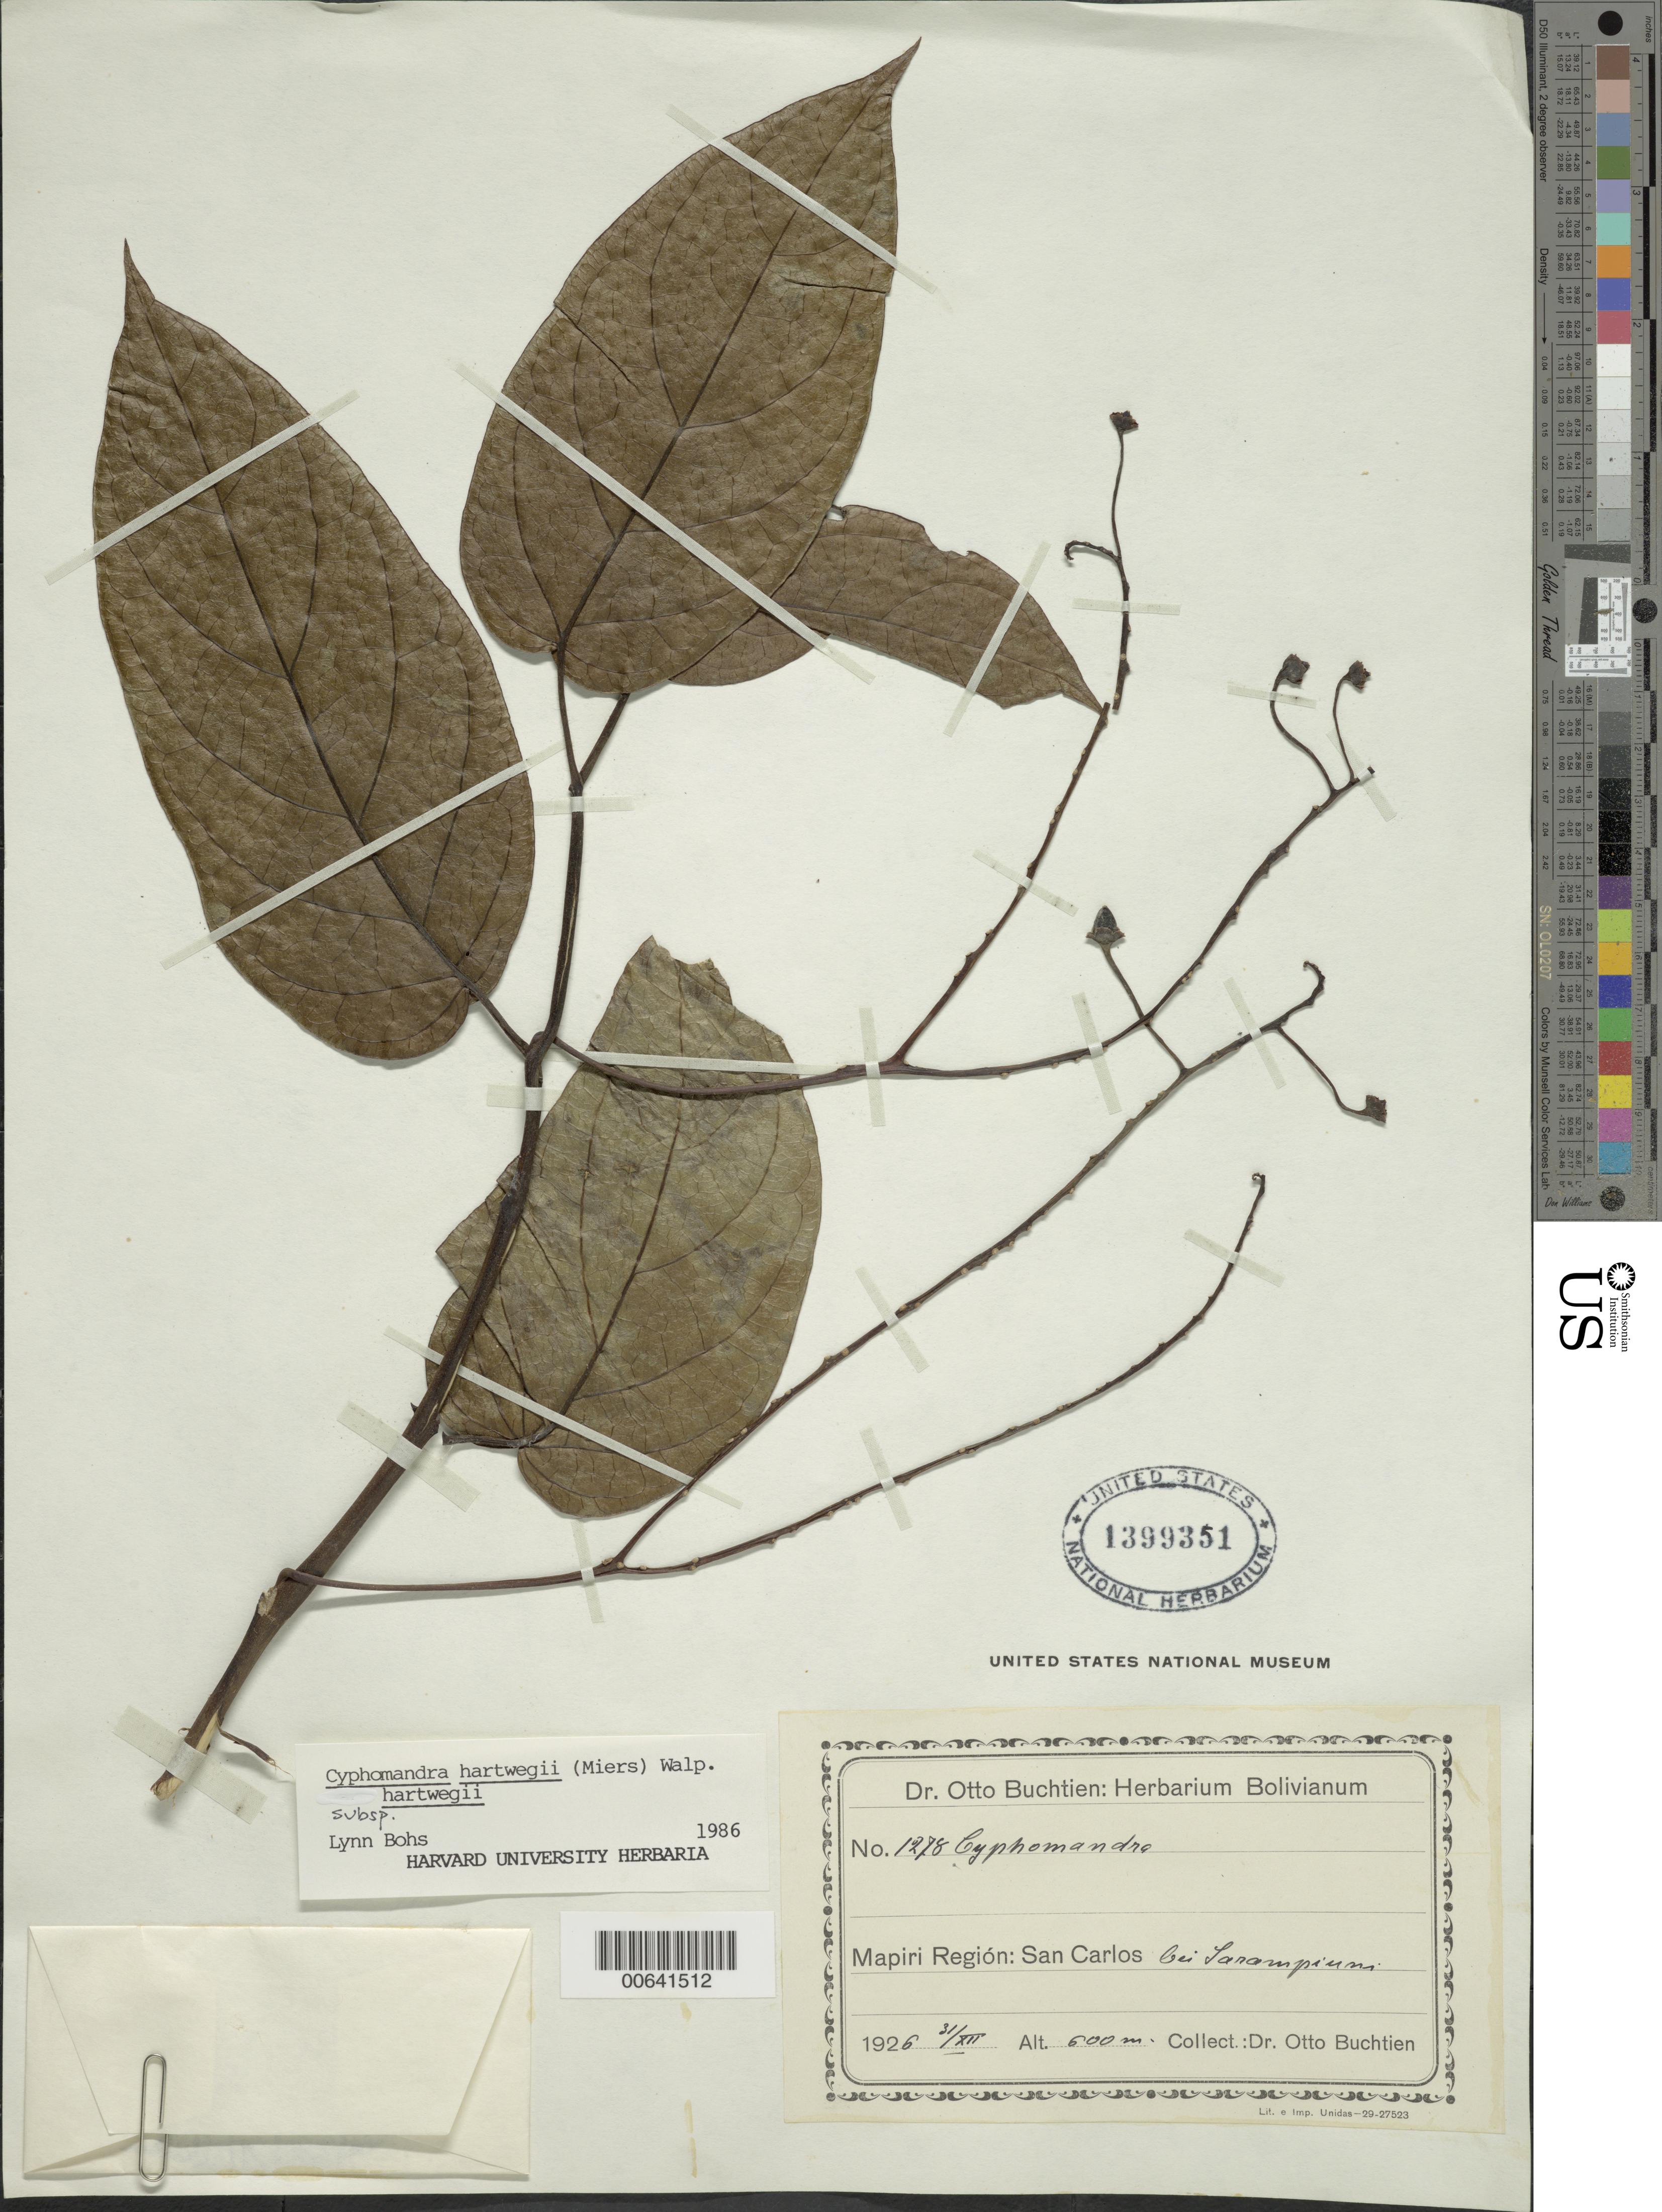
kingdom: Plantae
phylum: Tracheophyta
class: Magnoliopsida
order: Solanales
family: Solanaceae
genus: Cyphomandra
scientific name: Cyphomandra hartwegii subsp. hartwegii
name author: (Miers) Sendtn. ex Walp.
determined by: Bohs, L. A.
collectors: O. Buchtien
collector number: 1278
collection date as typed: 31 Dec 1926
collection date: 1926-12-31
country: Bolivia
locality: Rigión de Mapiri, San Carlos, vic. Laranpiuni ?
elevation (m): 600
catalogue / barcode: US 1399351